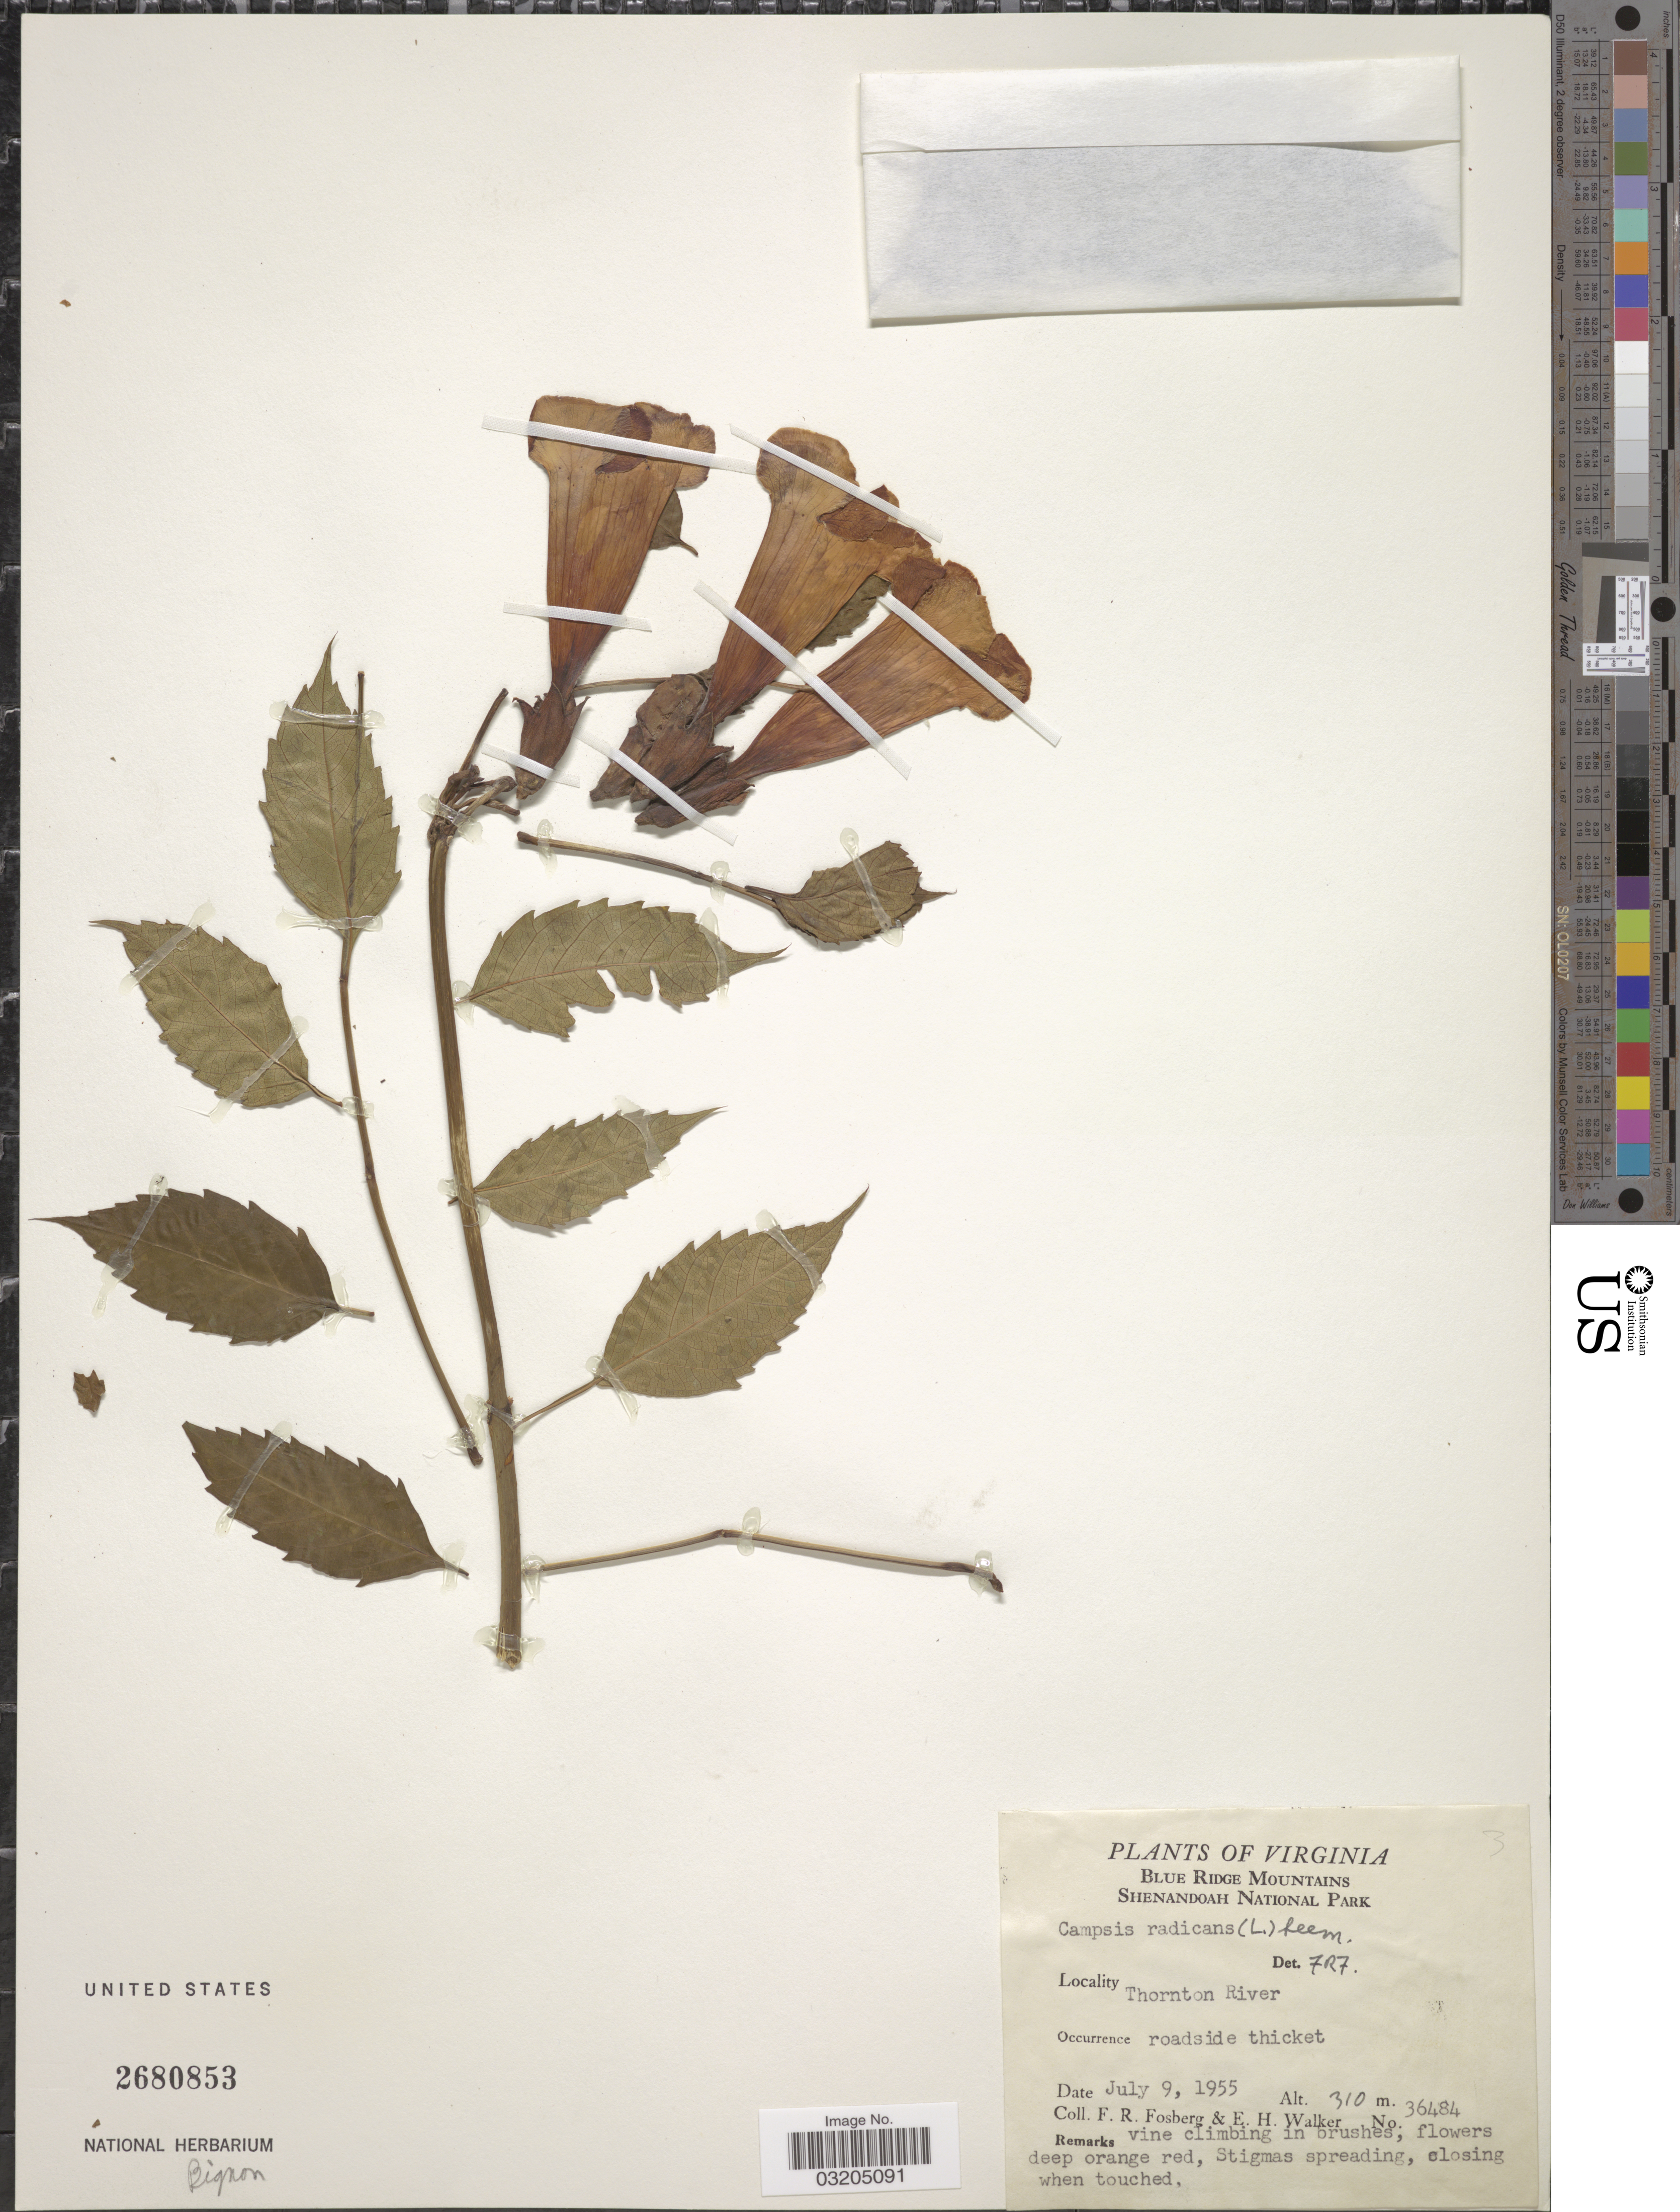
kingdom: Plantae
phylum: Tracheophyta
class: Magnoliopsida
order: Lamiales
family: Bignoniaceae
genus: Campsis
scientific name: Campsis radicans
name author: (L.) Seem.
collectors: F. R. Fosberg & E. H. Walker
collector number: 36484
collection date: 1955-07-09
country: United States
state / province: Virginia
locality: Blue Ridge Mountains, Shenandoah National Park. Thornton River.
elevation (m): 310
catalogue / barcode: US 2680853